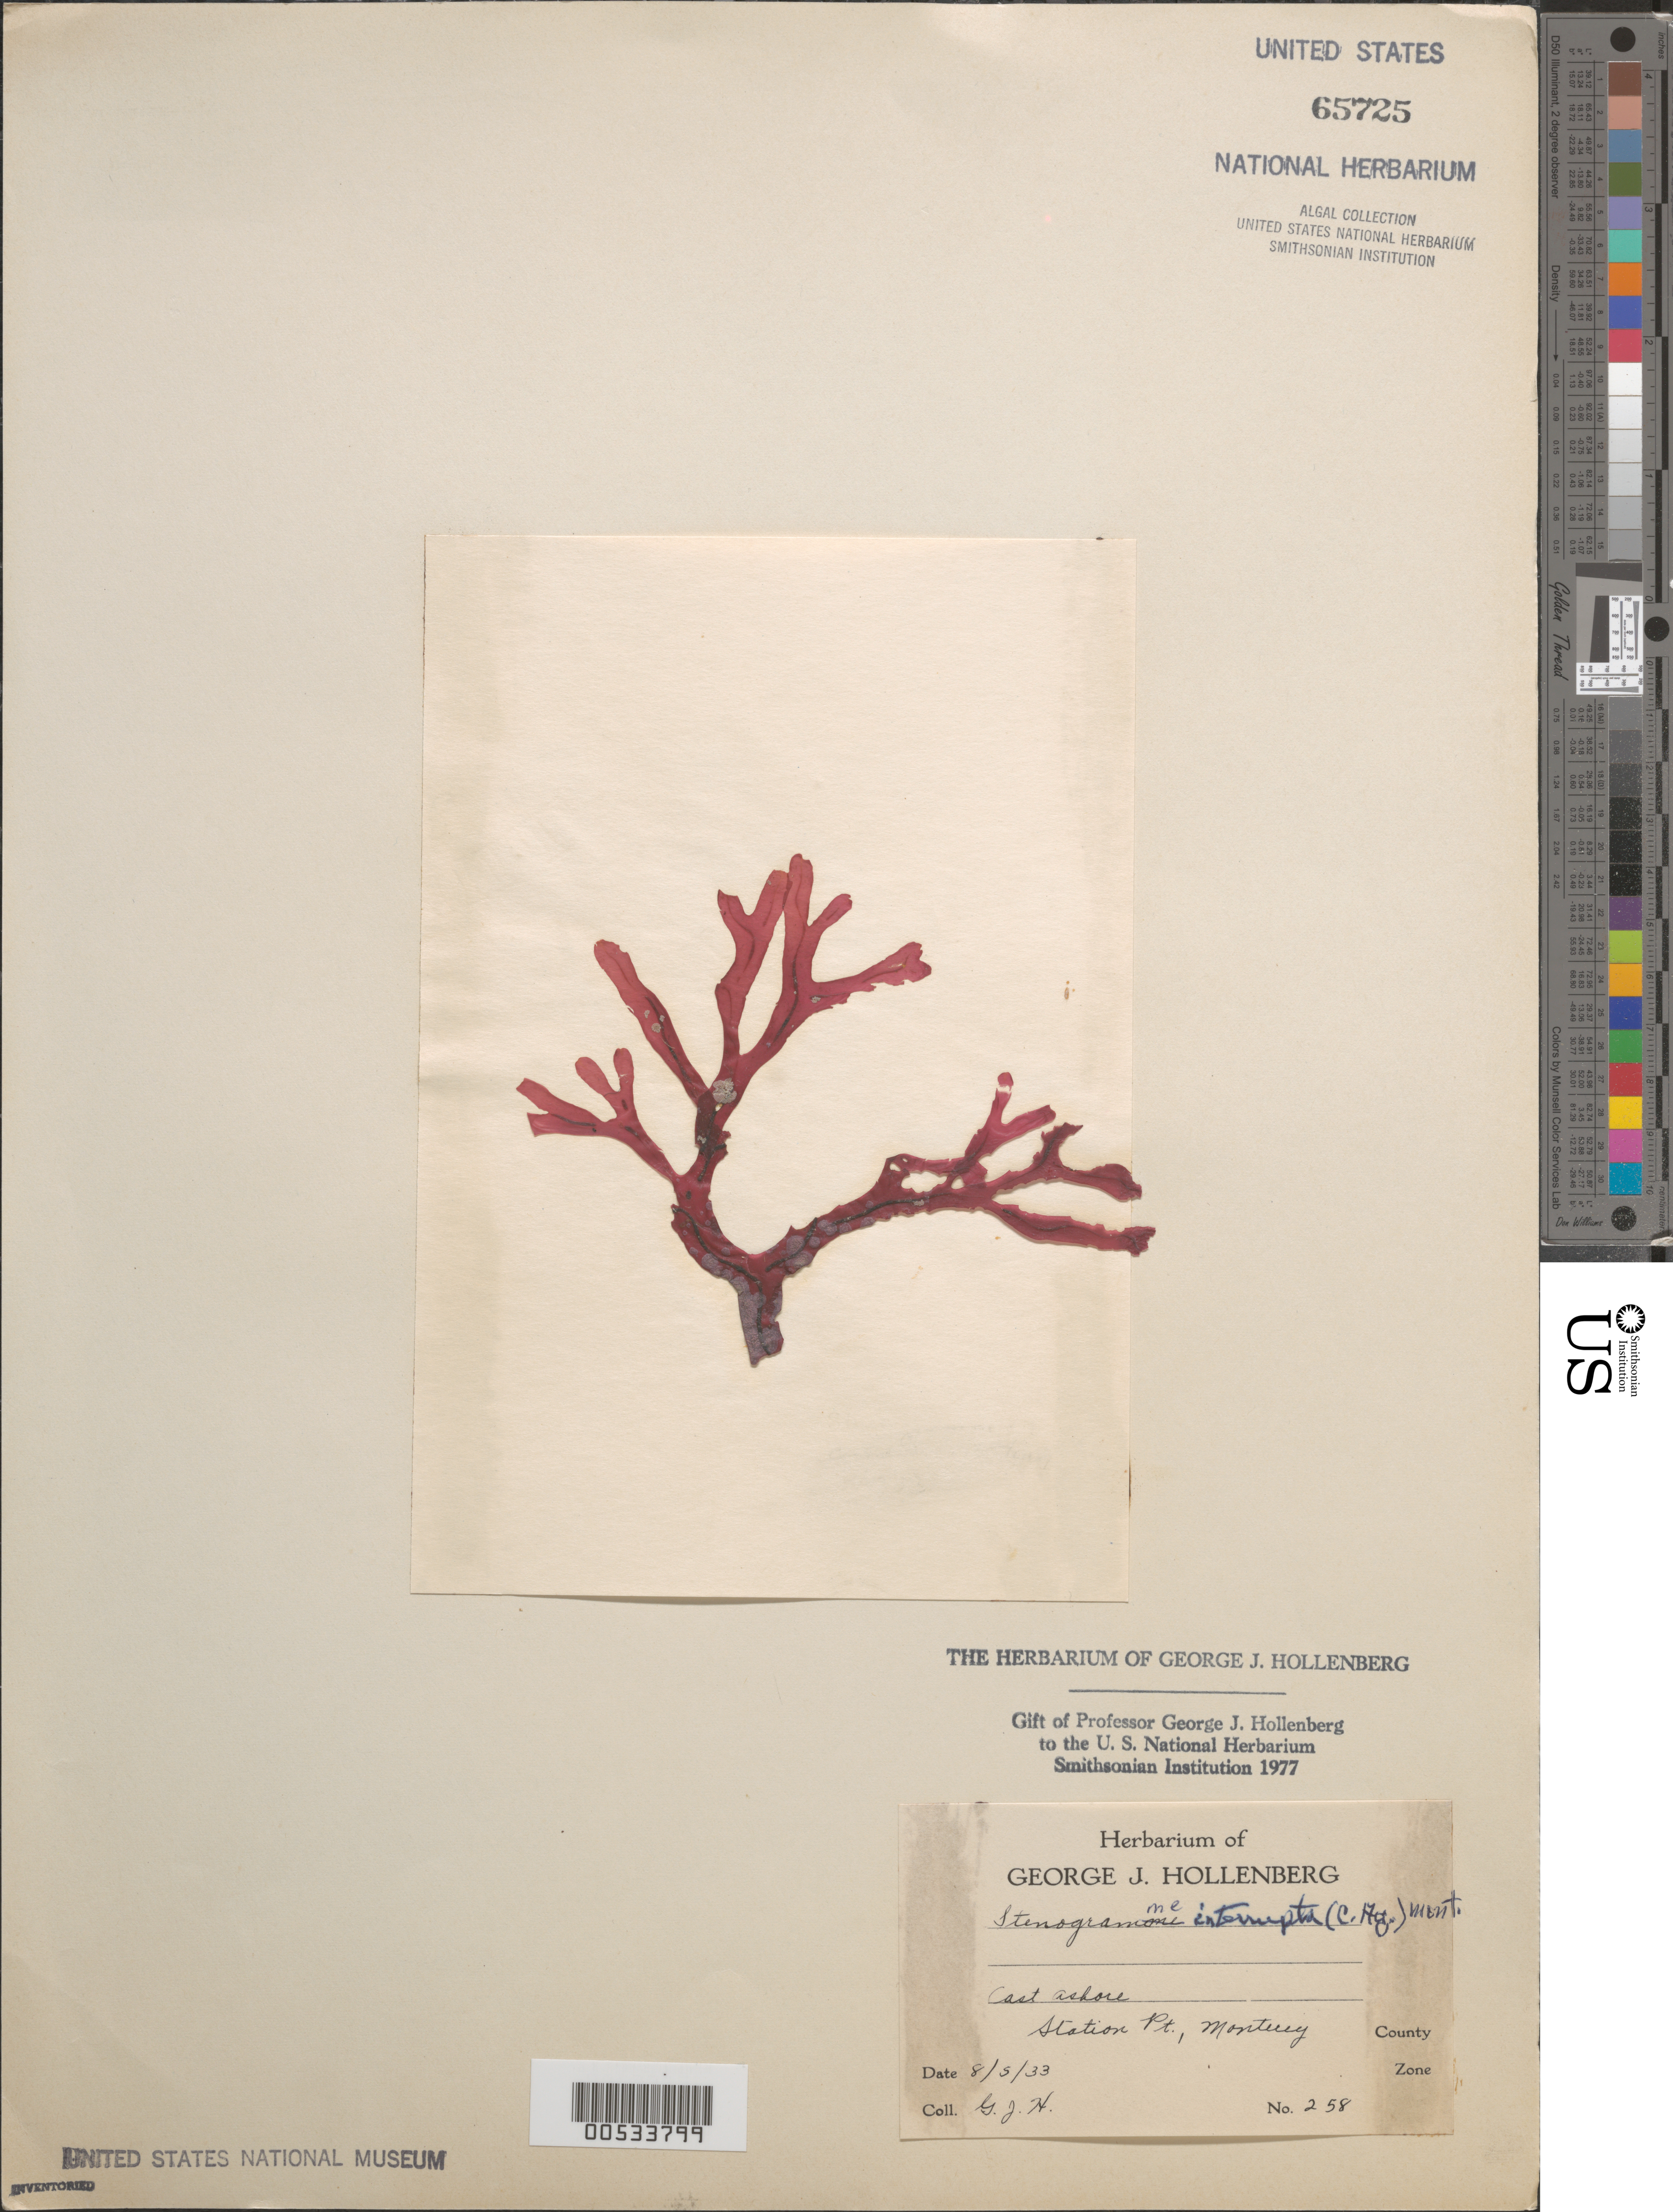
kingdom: Plantae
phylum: Rhodophyta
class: Florideophyceae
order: Gigartinales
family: Phyllophoraceae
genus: Stenogramma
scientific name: Stenogramma interruptum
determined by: Hollenberg, George J.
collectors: G. Hollenberg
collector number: GJH 258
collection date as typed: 05 Aug 1933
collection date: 1933-08-05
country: United States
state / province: California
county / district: Monterey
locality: Station Point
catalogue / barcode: US 65725